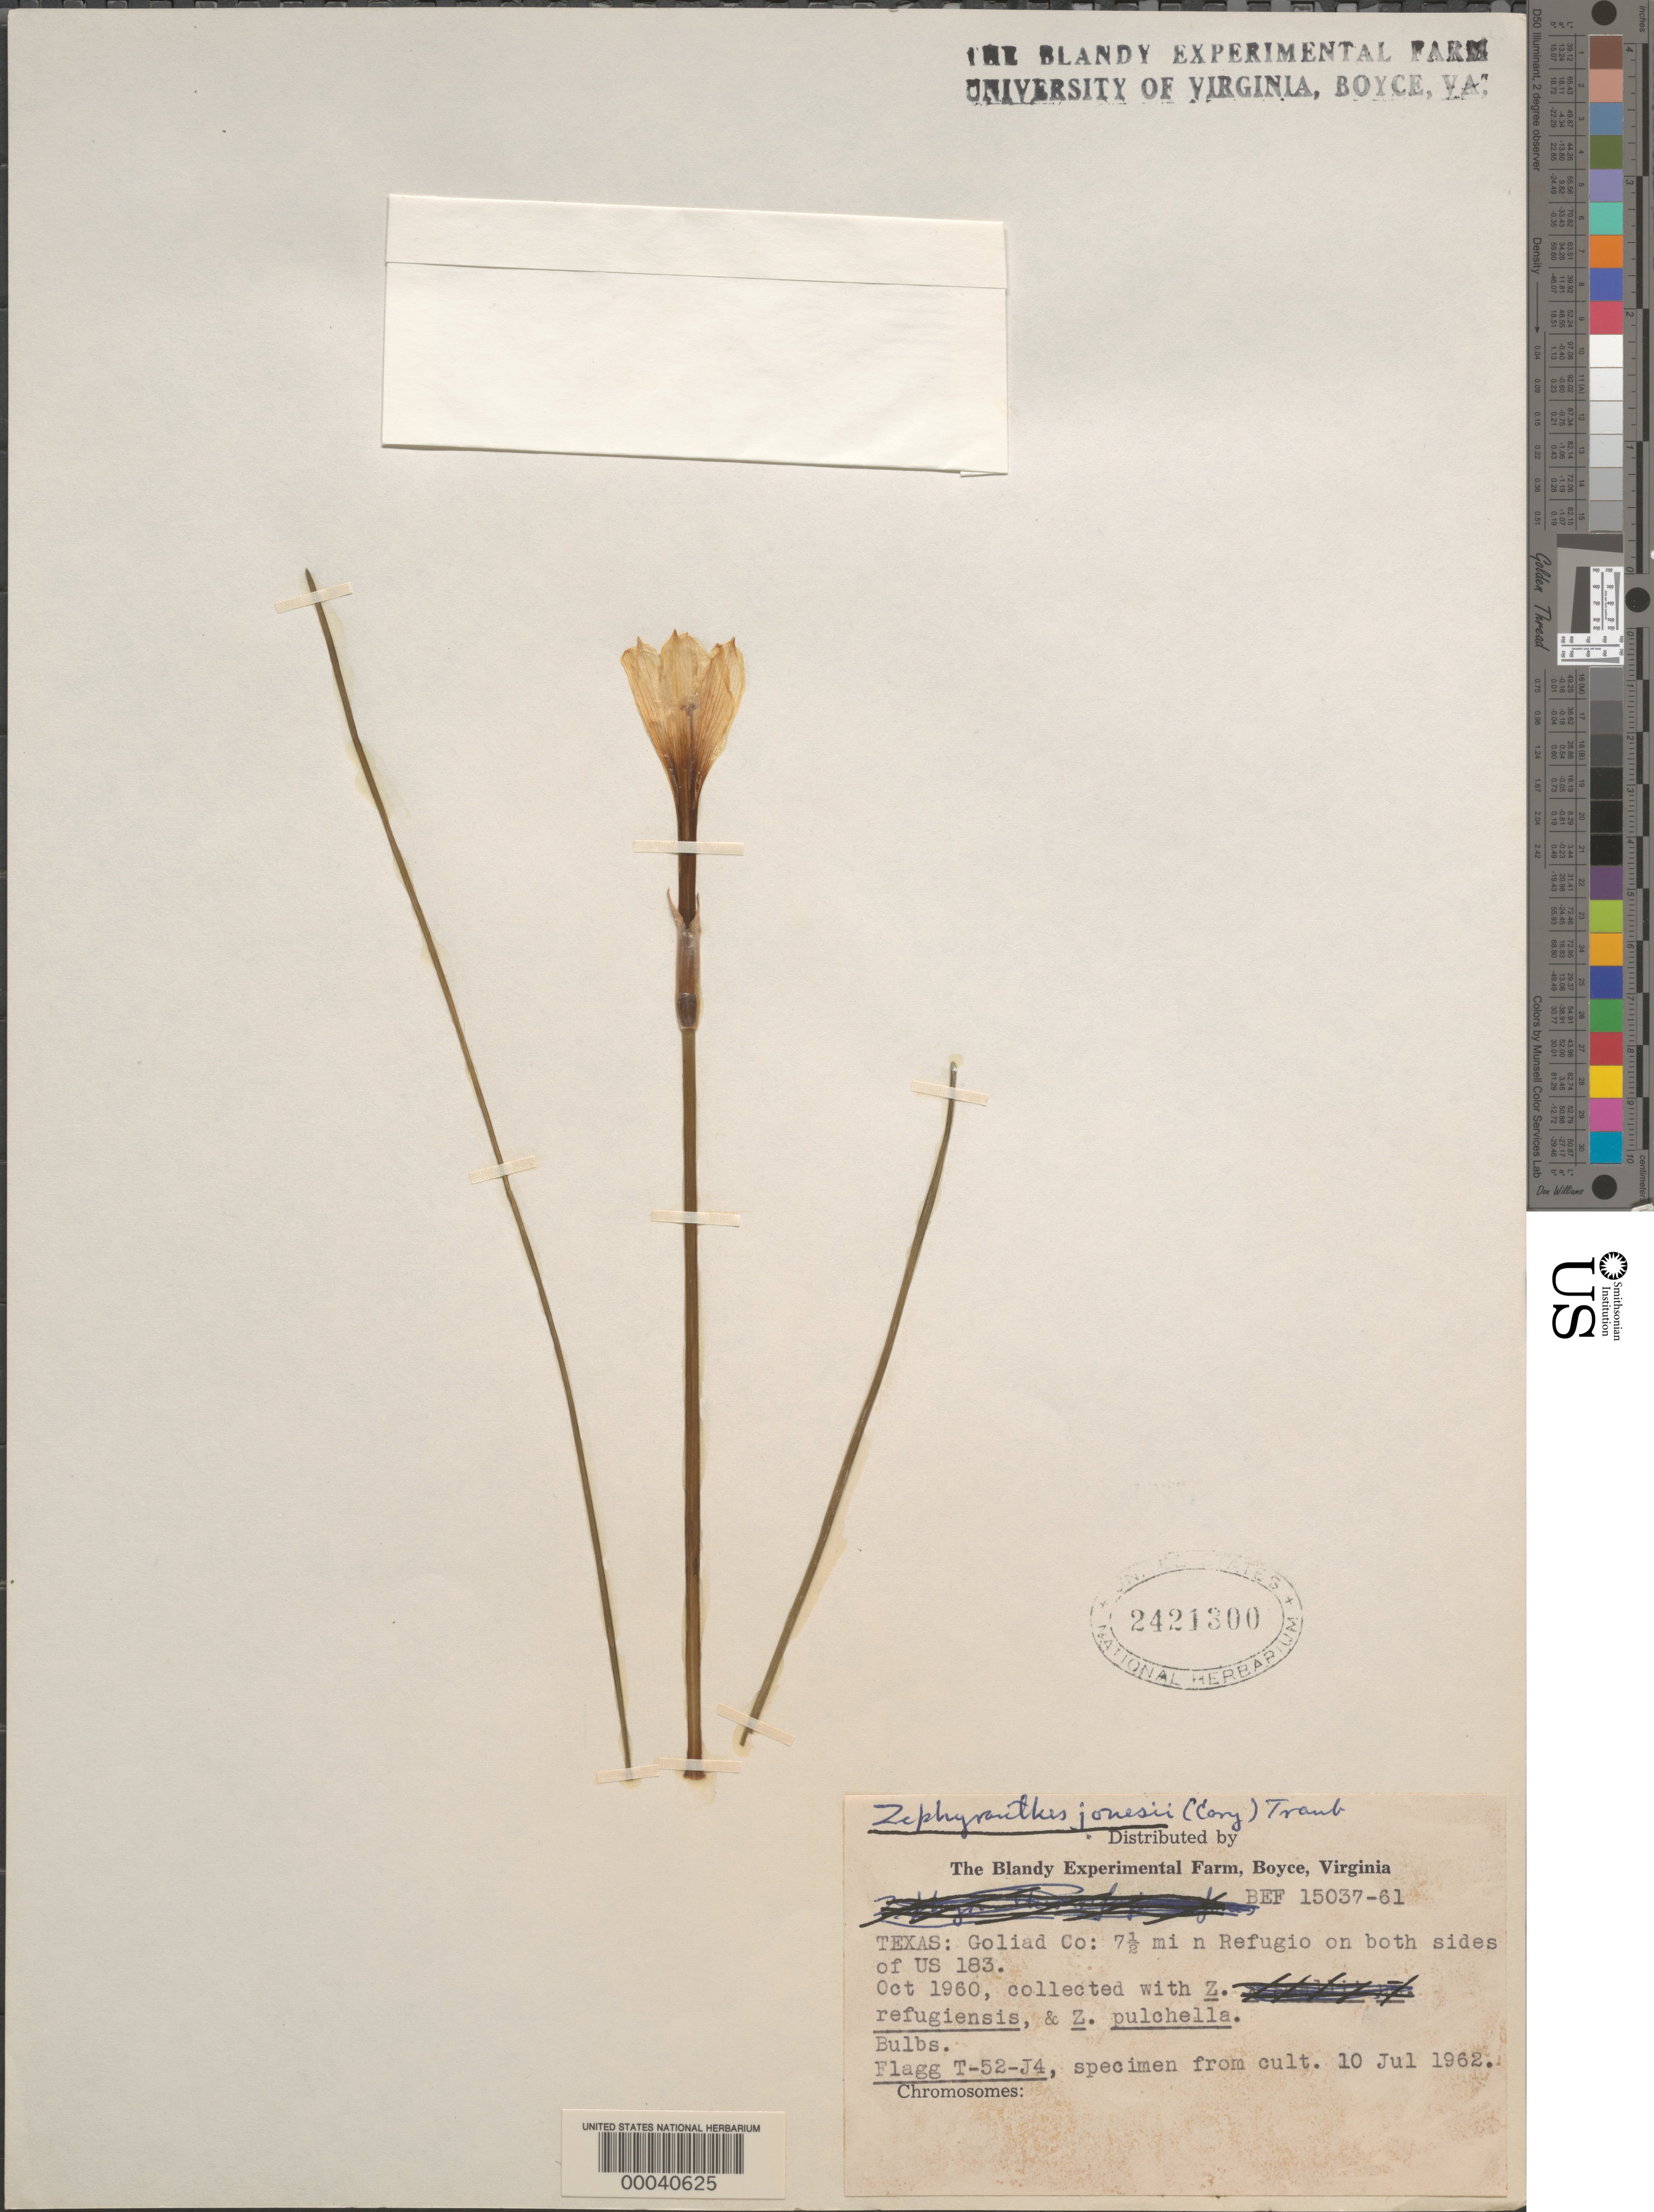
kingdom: Plantae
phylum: Tracheophyta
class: Liliopsida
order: Asparagales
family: Amaryllidaceae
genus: Zephyranthes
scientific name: Zephyranthes jonesii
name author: (Cory) Traub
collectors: R. O. Flagg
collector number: T-45-j4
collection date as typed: Oct 1960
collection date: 1960-10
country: United States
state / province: Texas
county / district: Goliad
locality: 7.5 mi. n of refugio on both sides of us 183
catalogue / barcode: US 2421300